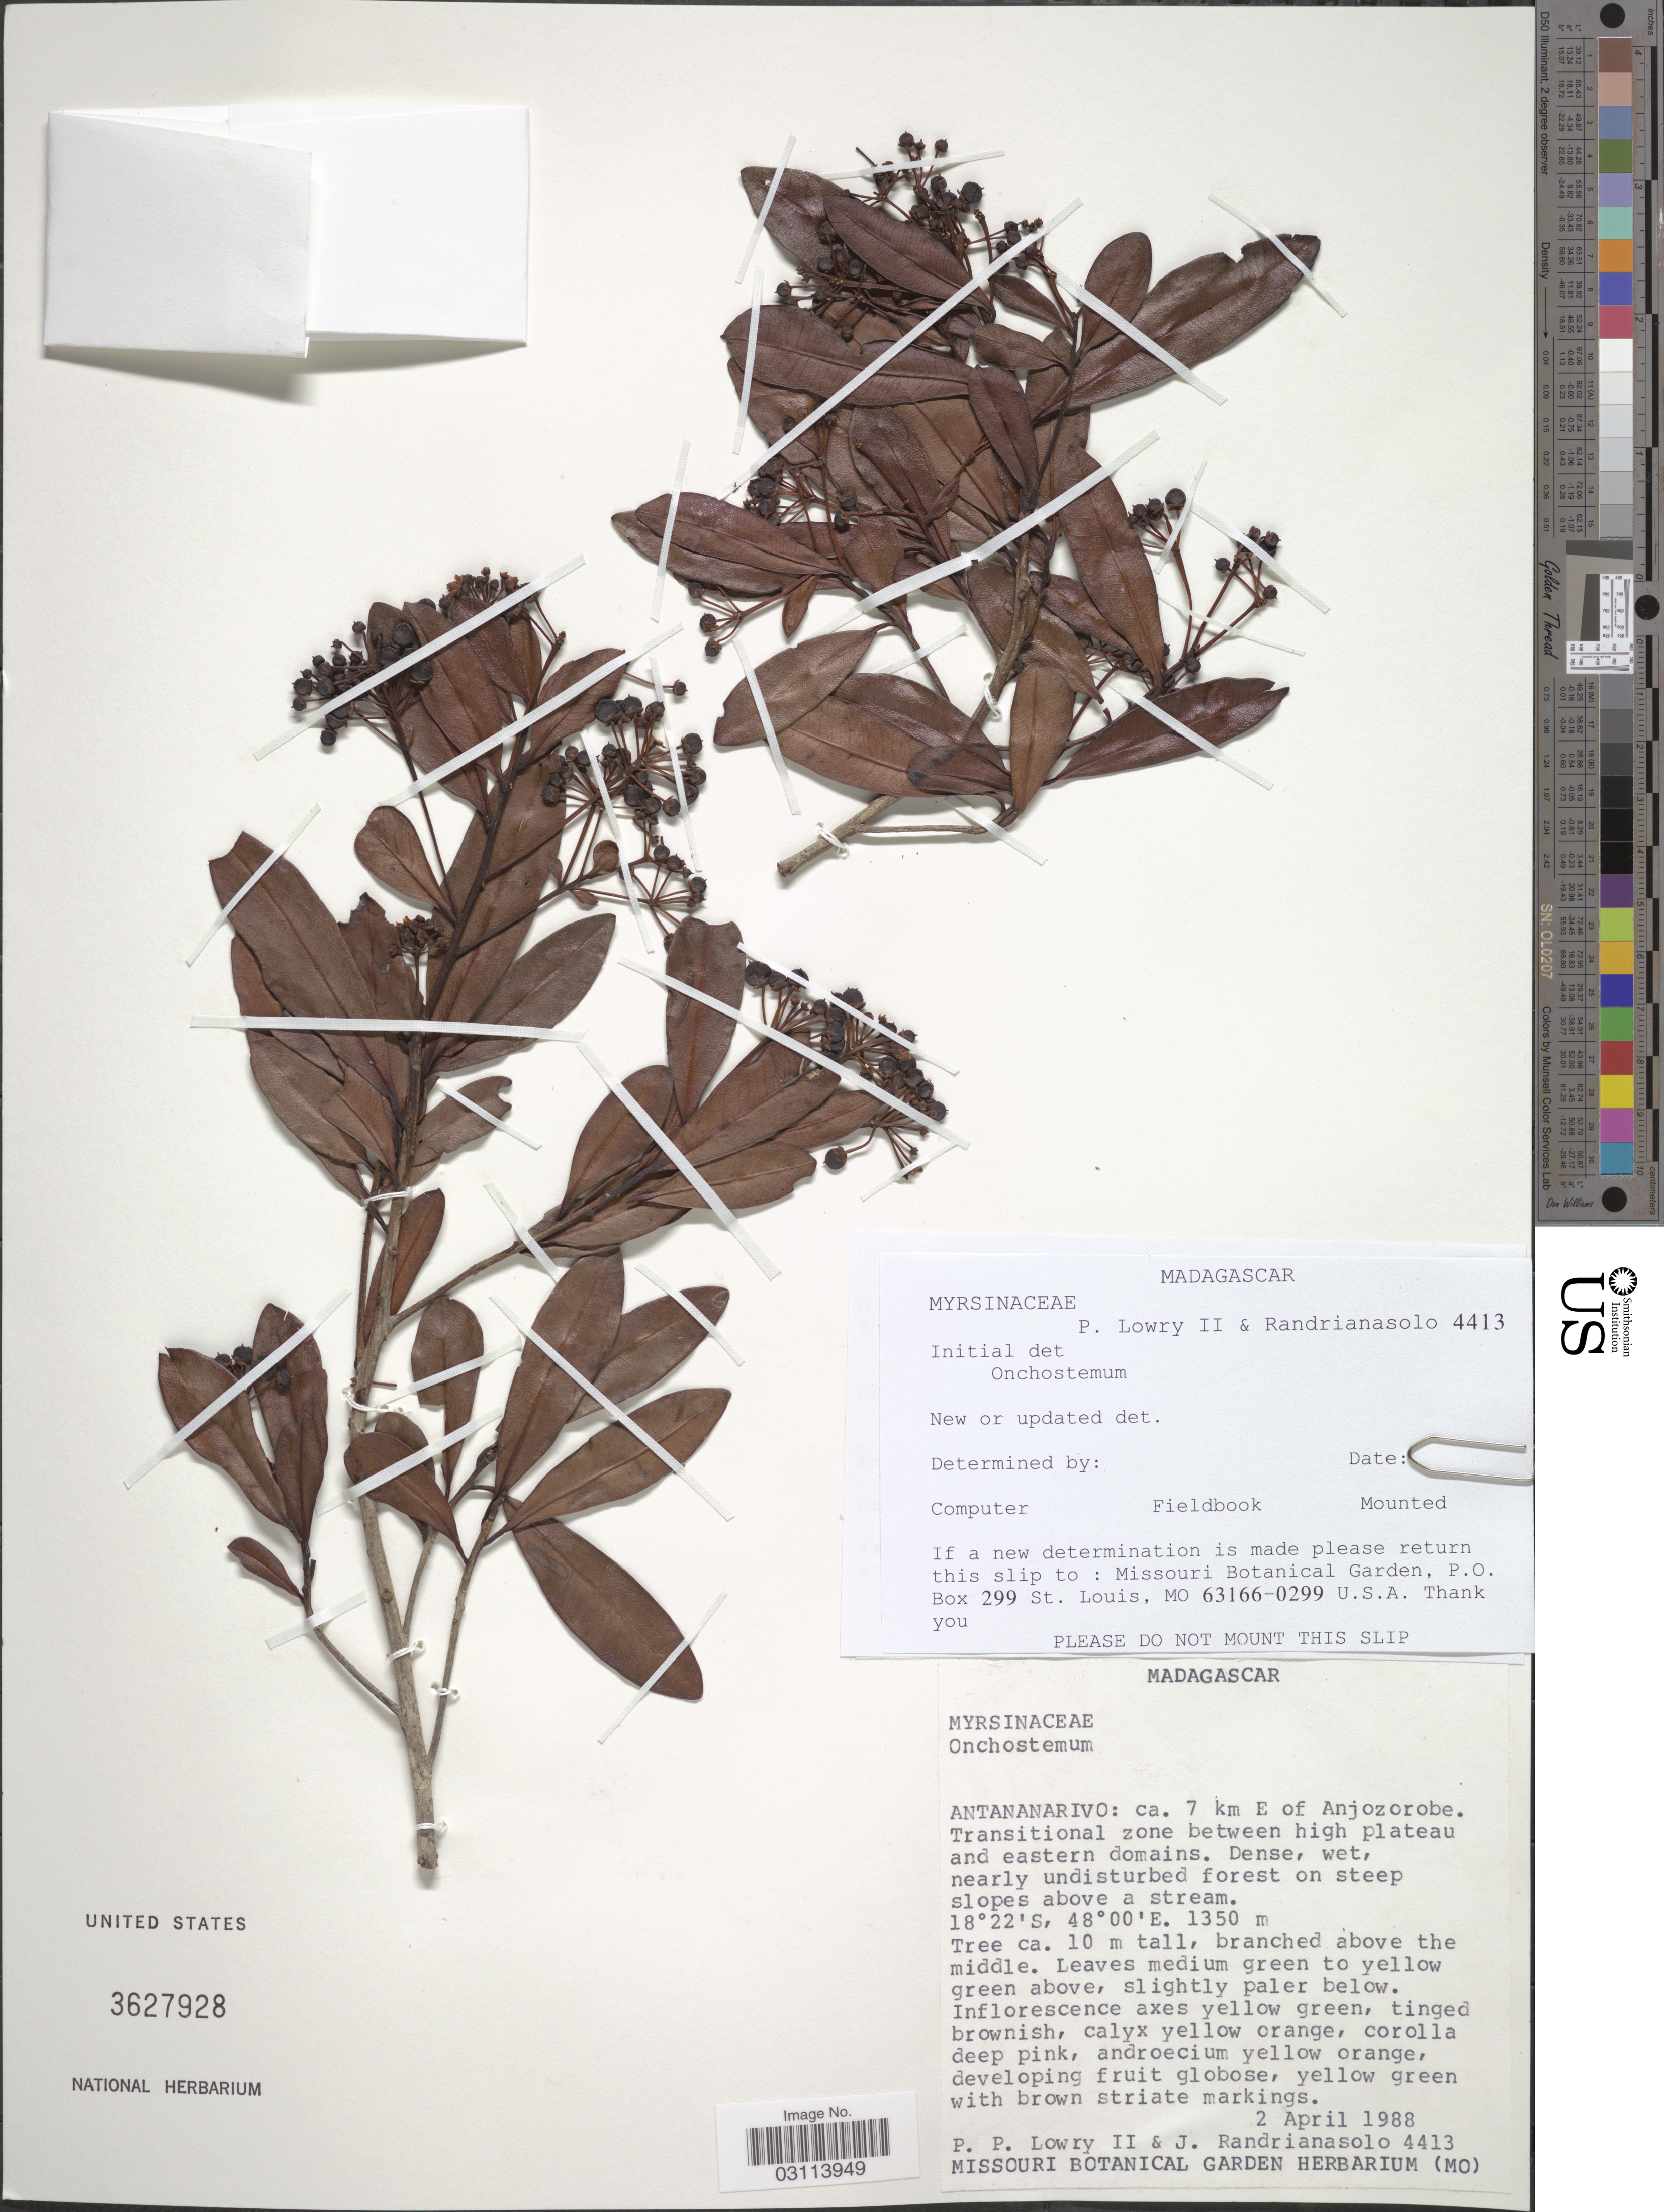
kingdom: Plantae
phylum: Tracheophyta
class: Magnoliopsida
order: Ericales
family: Primulaceae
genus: Oncostemon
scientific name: Oncostemon sp.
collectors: P. P. Lowry & J. Randrianasolo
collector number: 4413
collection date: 1988-04-02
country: Madagascar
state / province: Analamanga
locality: Ca. 7 km E of Anjozorobe. Transitional zone between high plateau and eastern domains.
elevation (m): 1350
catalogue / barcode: US 3627928